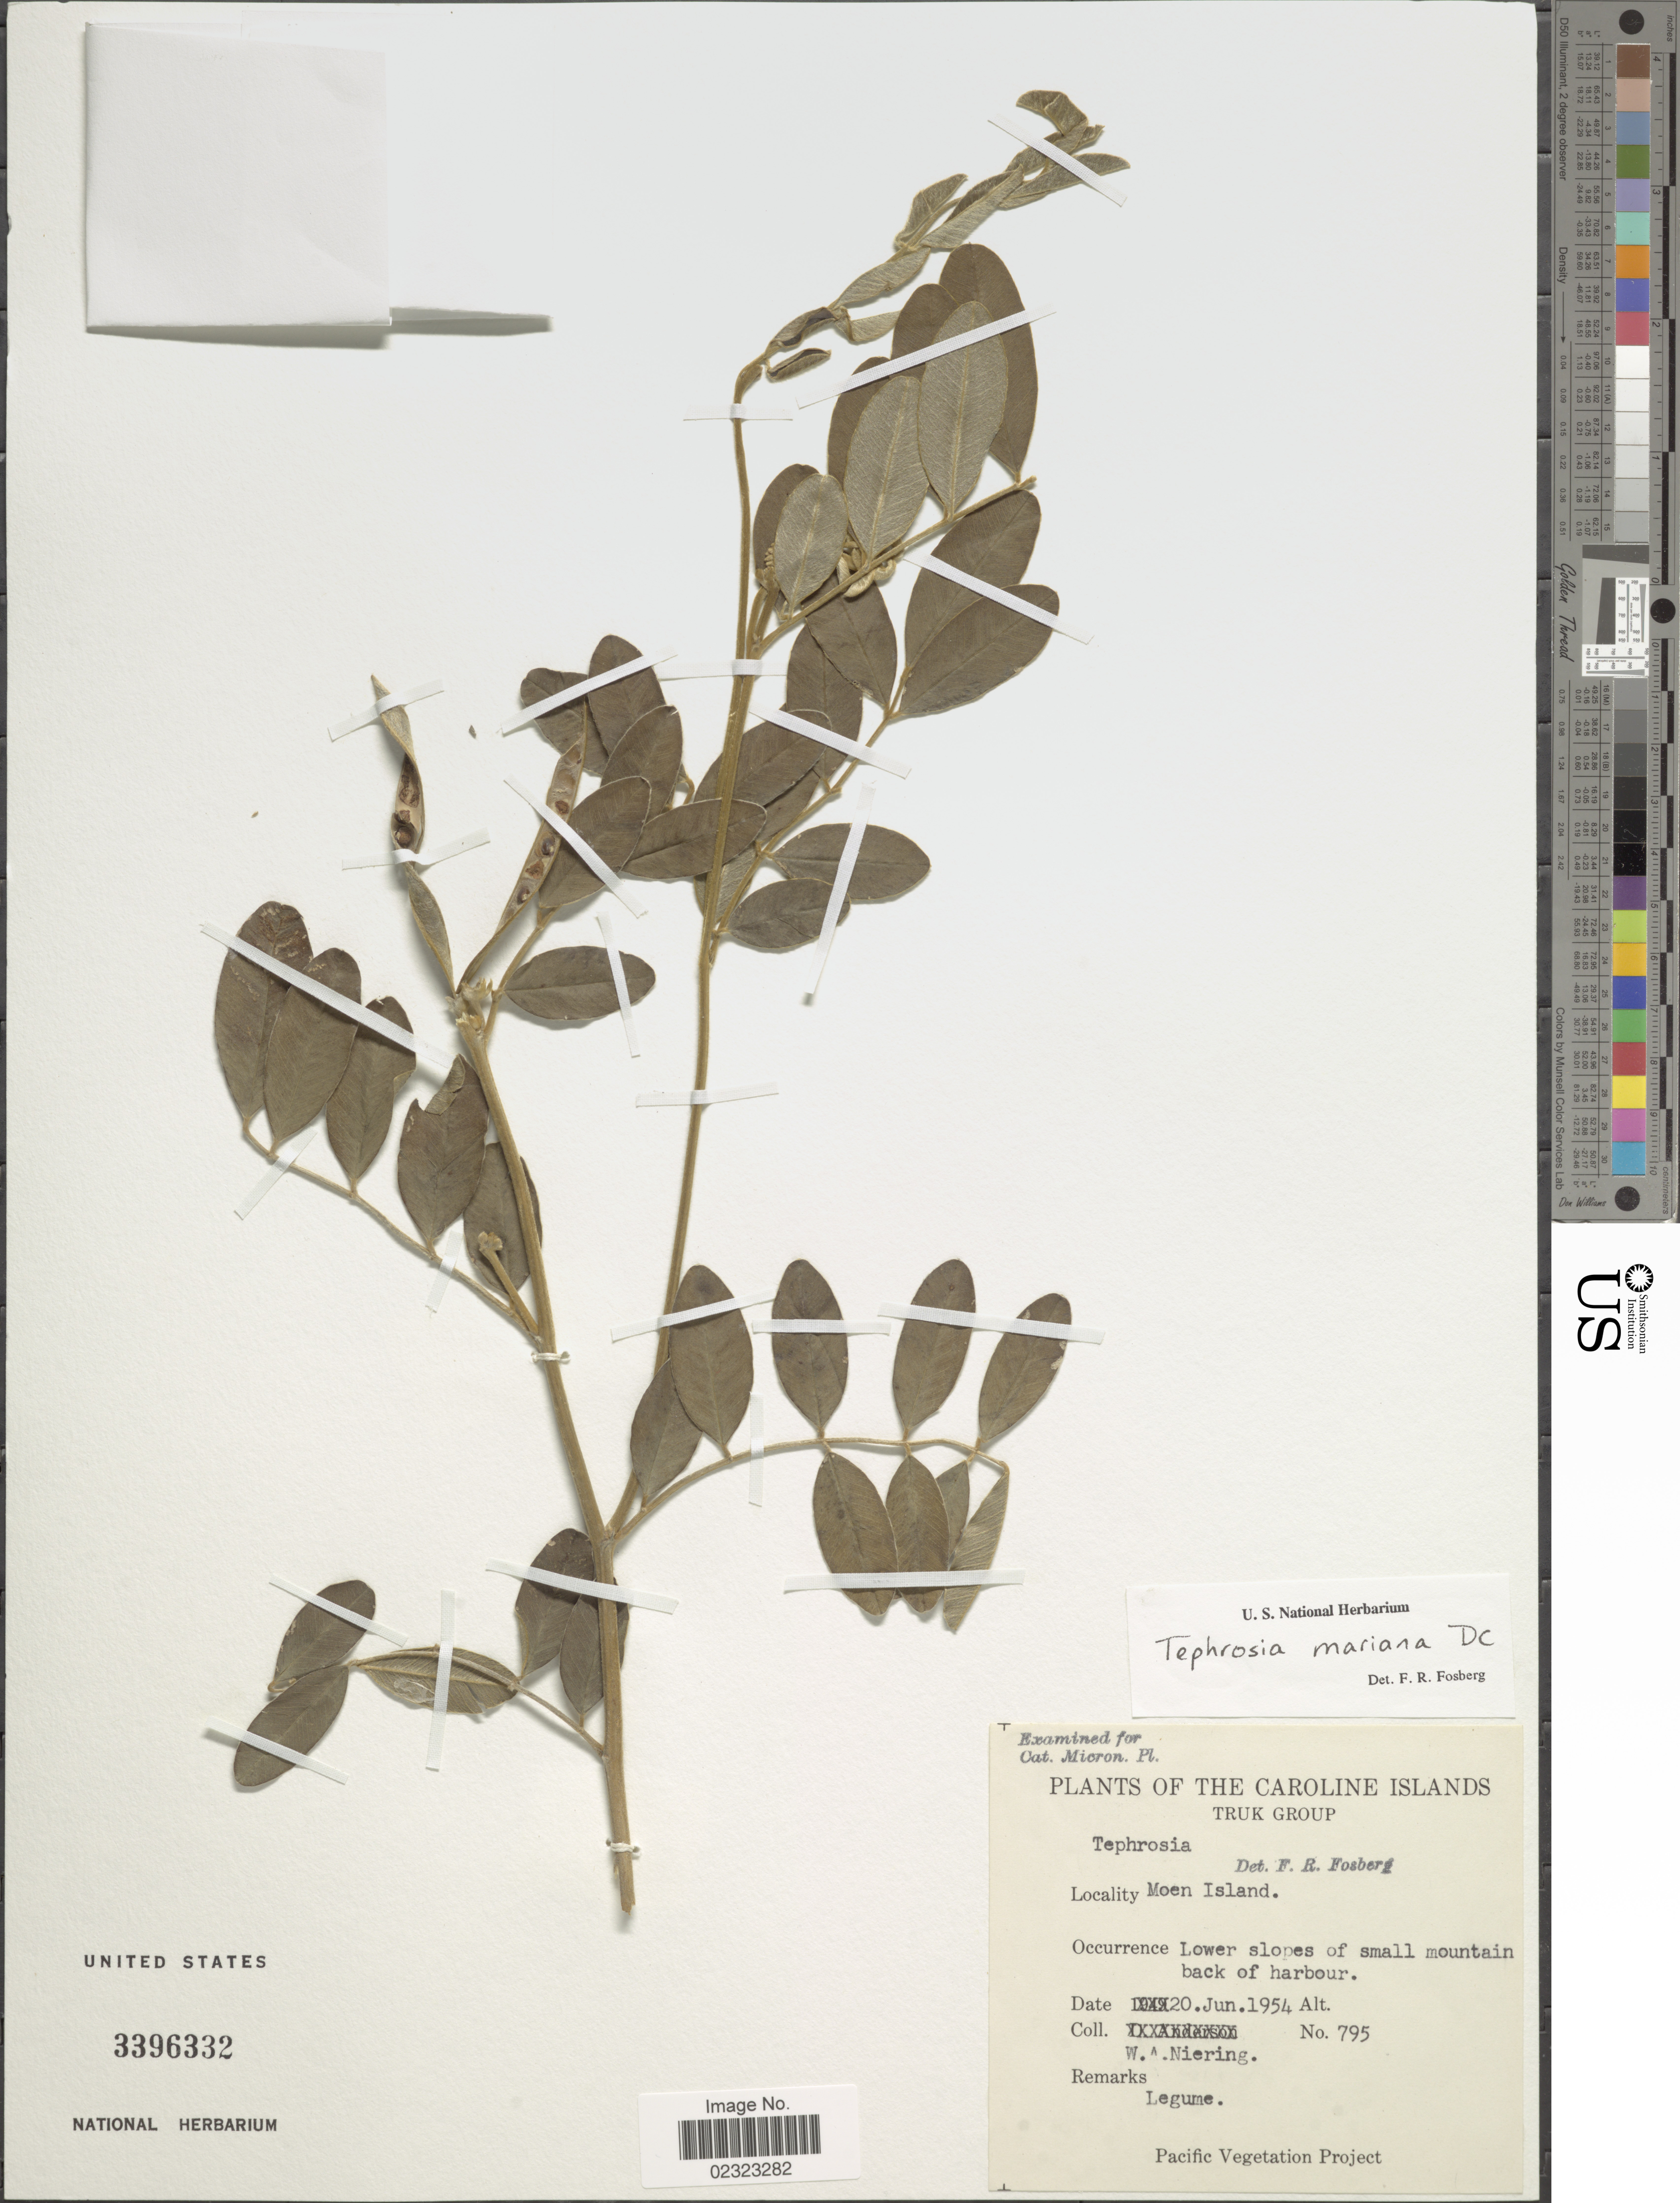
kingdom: Plantae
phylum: Tracheophyta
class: Magnoliopsida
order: Fabales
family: Fabaceae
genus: Tephrosia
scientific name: Tephrosia mariana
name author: C. DC.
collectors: W. Niering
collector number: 795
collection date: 1954-06-20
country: Micronesia, Federated States of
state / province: Truk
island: Moen [Wono]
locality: Caroline Islands, Moen Island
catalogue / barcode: US 3396332